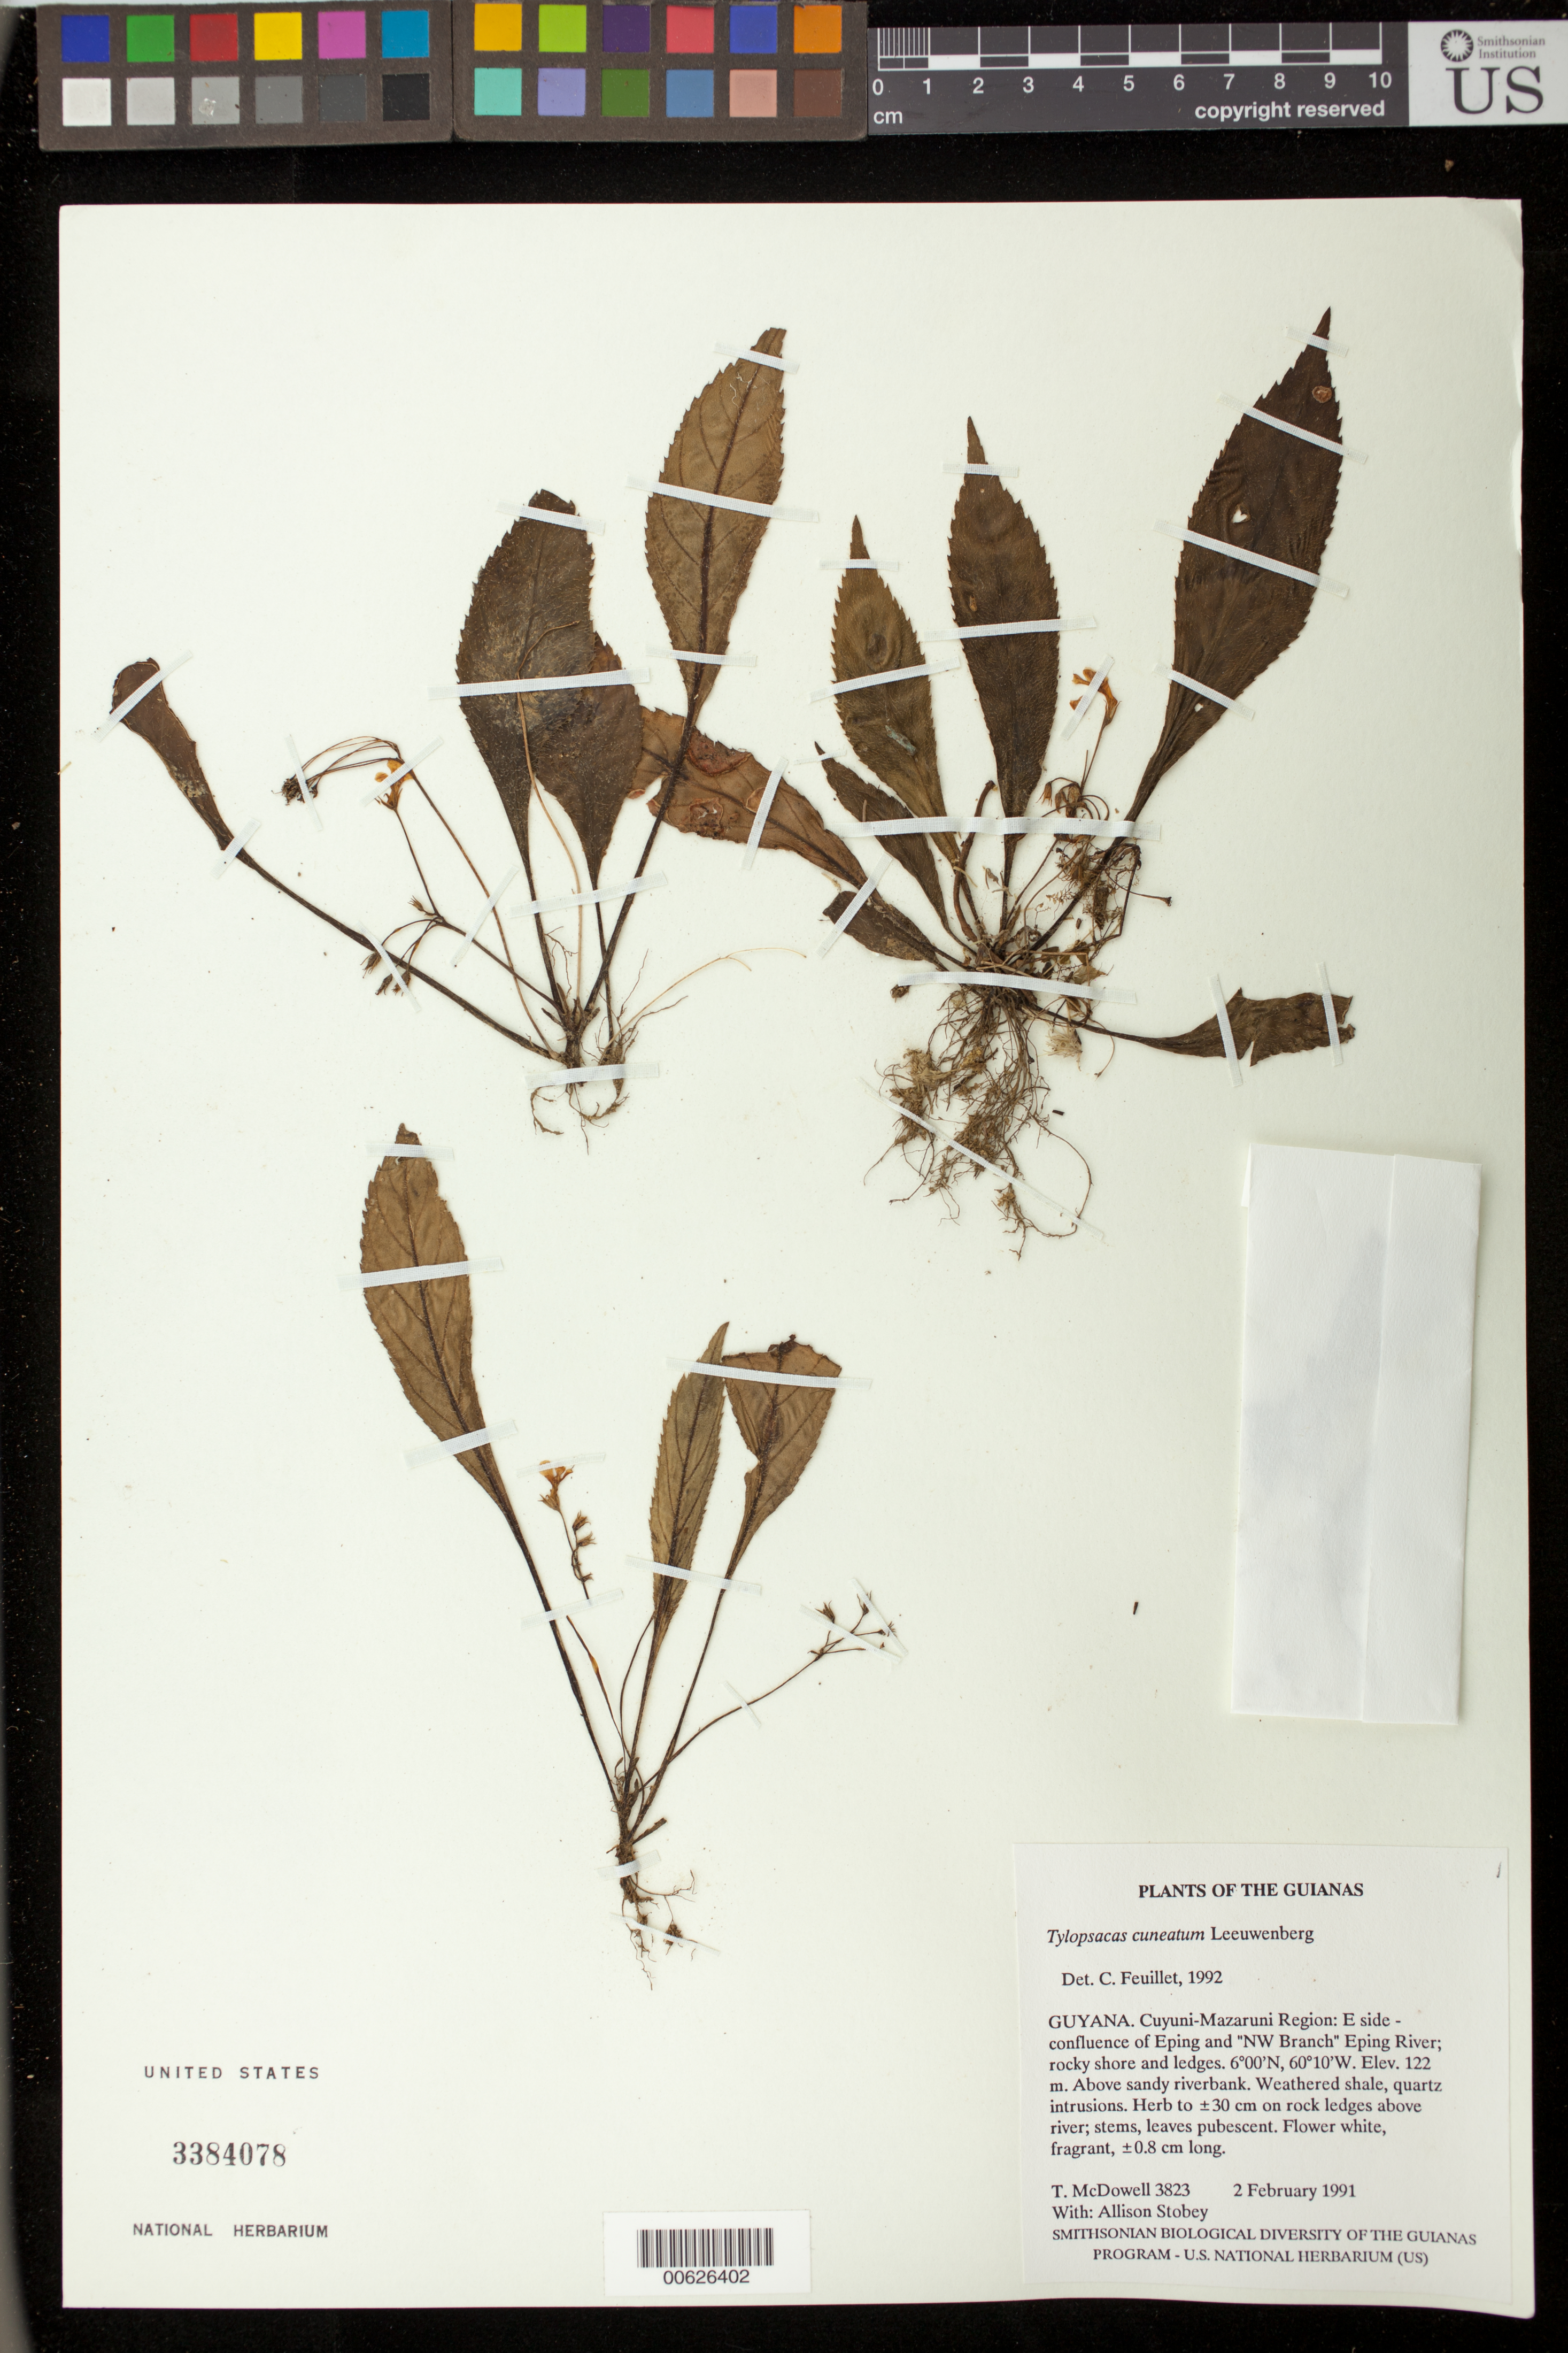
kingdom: Plantae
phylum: Tracheophyta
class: Magnoliopsida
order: Lamiales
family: Gesneriaceae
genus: Tylopsacas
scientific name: Tylopsacas cuneata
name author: (Gleason) Leeuwenb.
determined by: Feuillet, C.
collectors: T. McDowell & A. Stobey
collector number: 3823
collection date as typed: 02 Feb 1991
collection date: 1991-02-02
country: Guyana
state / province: Cuyuni-Mazaruni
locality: E side, confluence of Epign and "NW Branch" Eping River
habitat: Rocky shore and ledges; above sandy riverbank, weathered shale, quartz intrusions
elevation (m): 122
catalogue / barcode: US 3384078